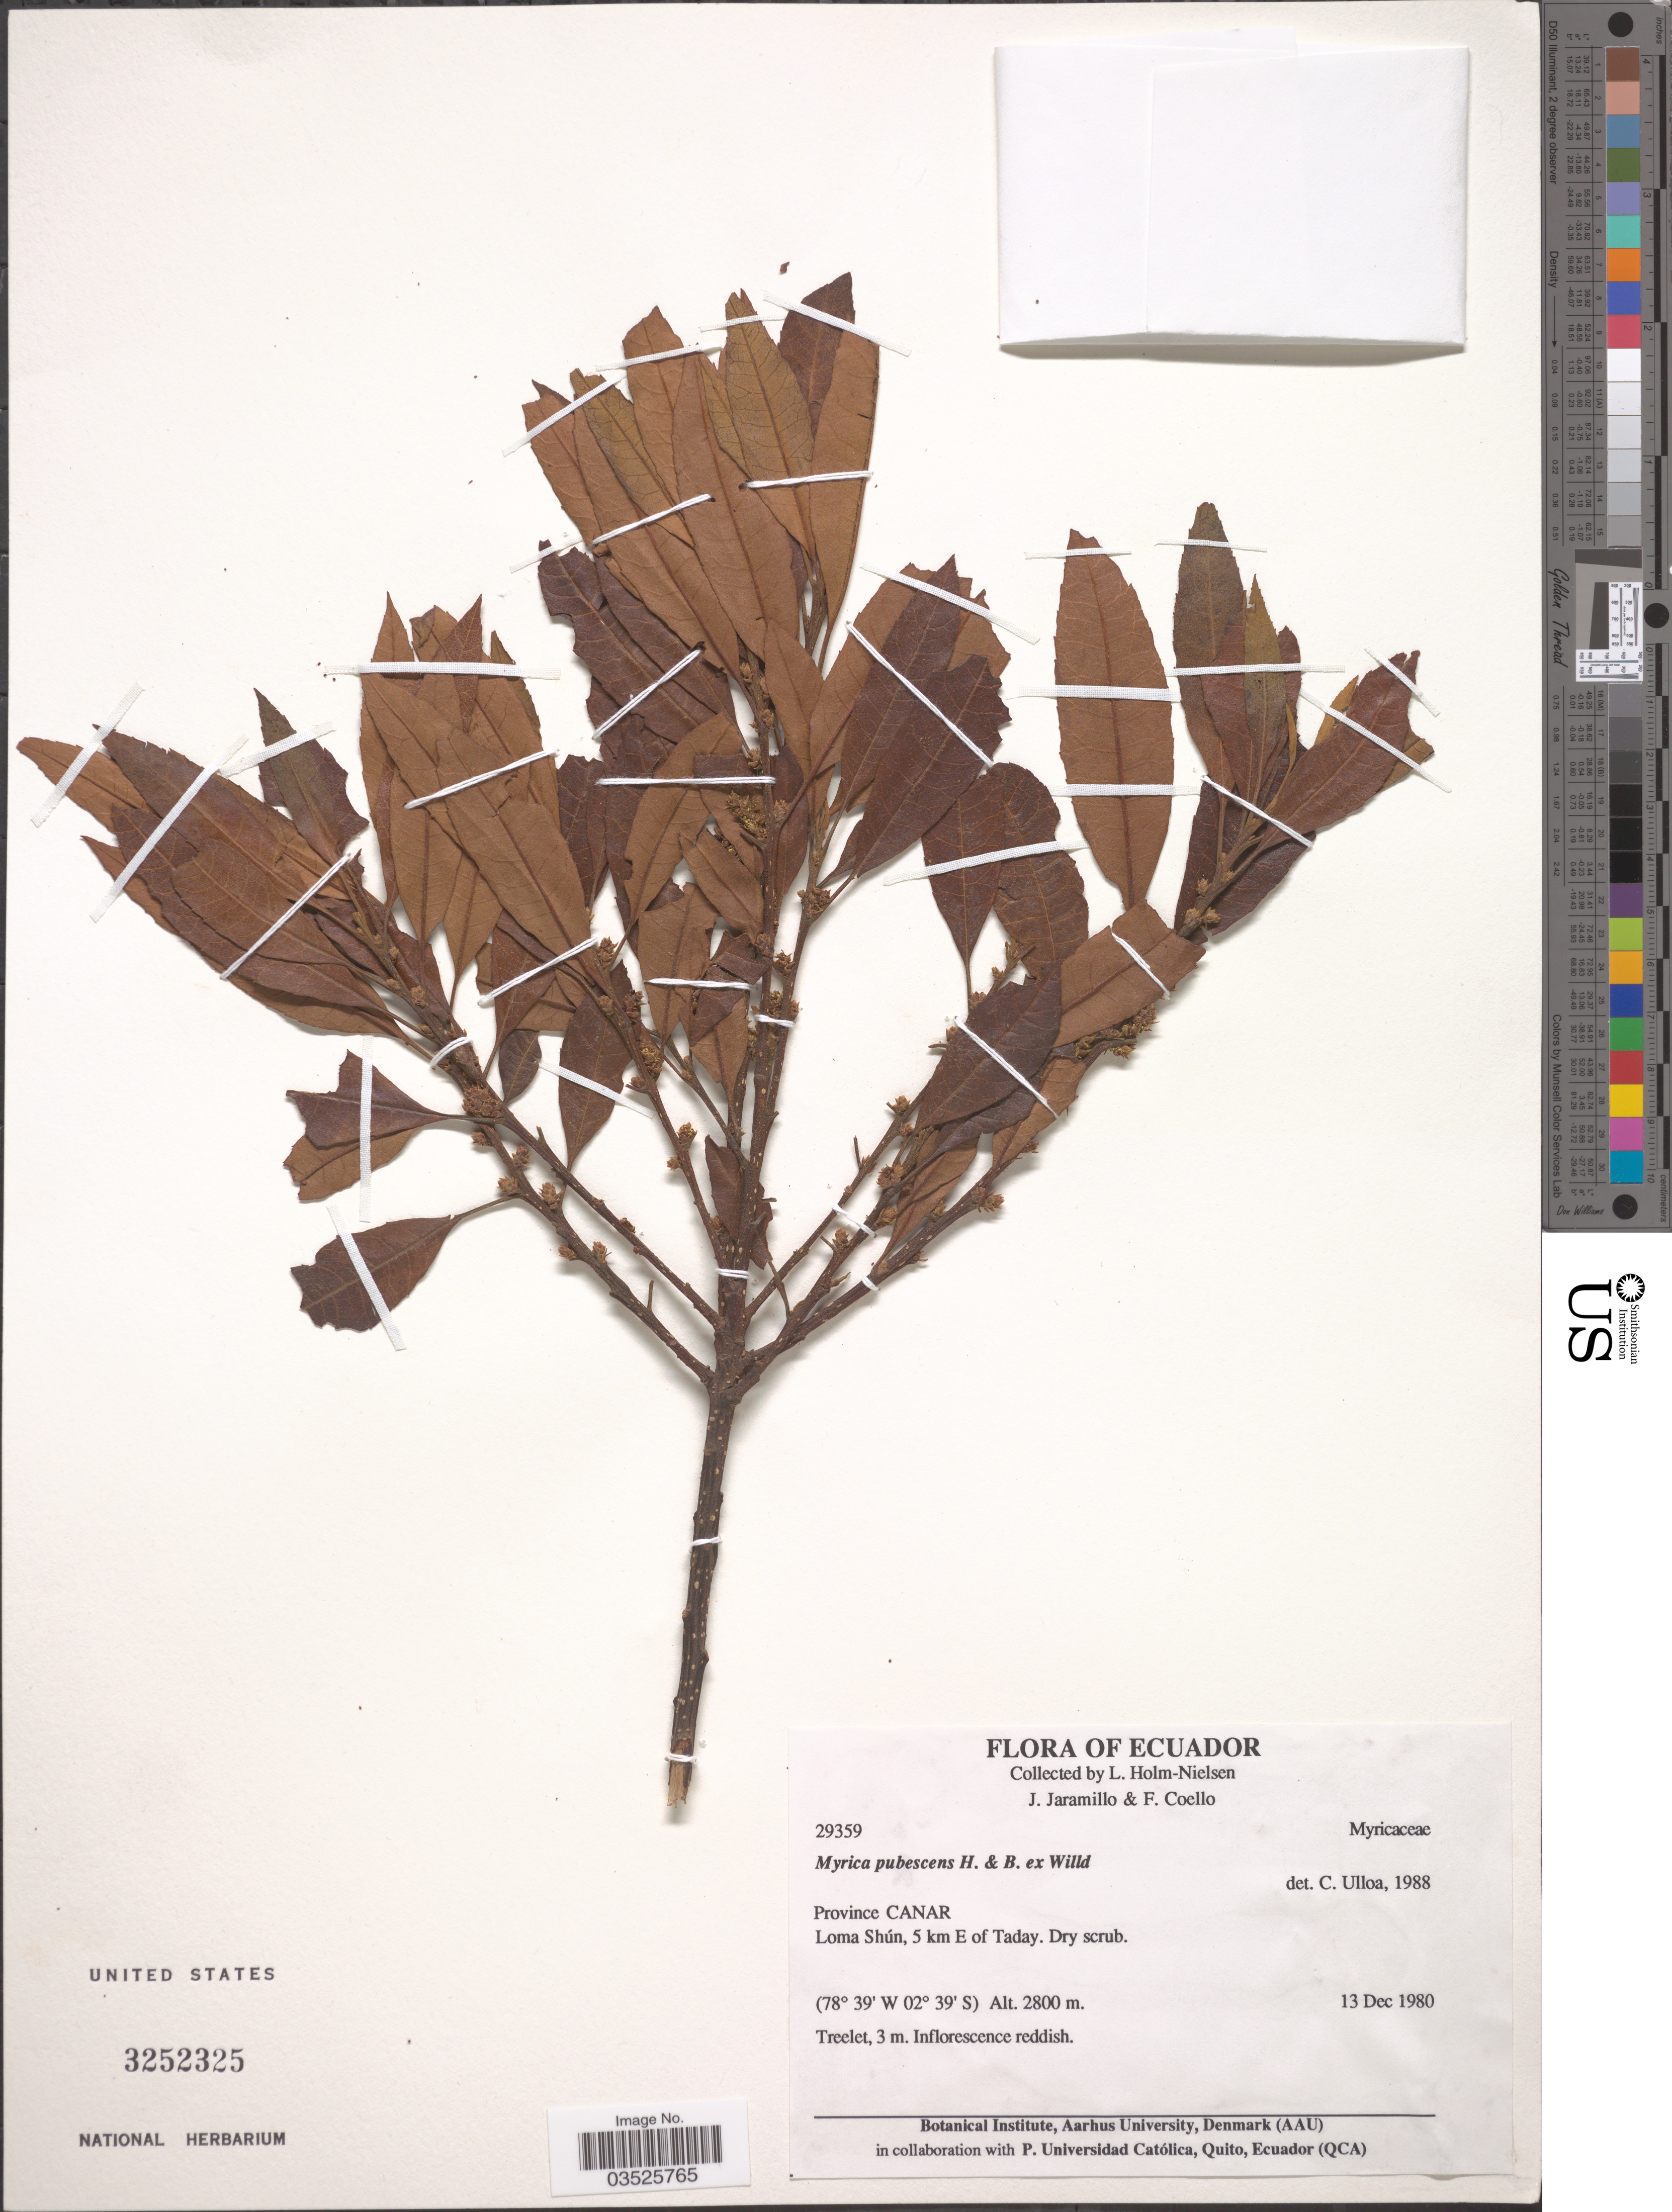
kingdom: Plantae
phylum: Tracheophyta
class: Magnoliopsida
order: Fagales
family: Myricaceae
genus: Morella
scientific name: Morella pubescens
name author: (Humb. & Bonpl. ex Willd.) Wilbur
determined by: Strong, M. T., (US), Smithsonian Institution - National Museum of Natural History (UNITED STATES)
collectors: L. Holm-Nielsen, J. Jaramillo & F. Coello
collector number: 29359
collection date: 1980-12-13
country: Ecuador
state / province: Cañar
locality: Loma Shún, 5 km E of Taday.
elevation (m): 2800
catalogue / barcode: US 3252325